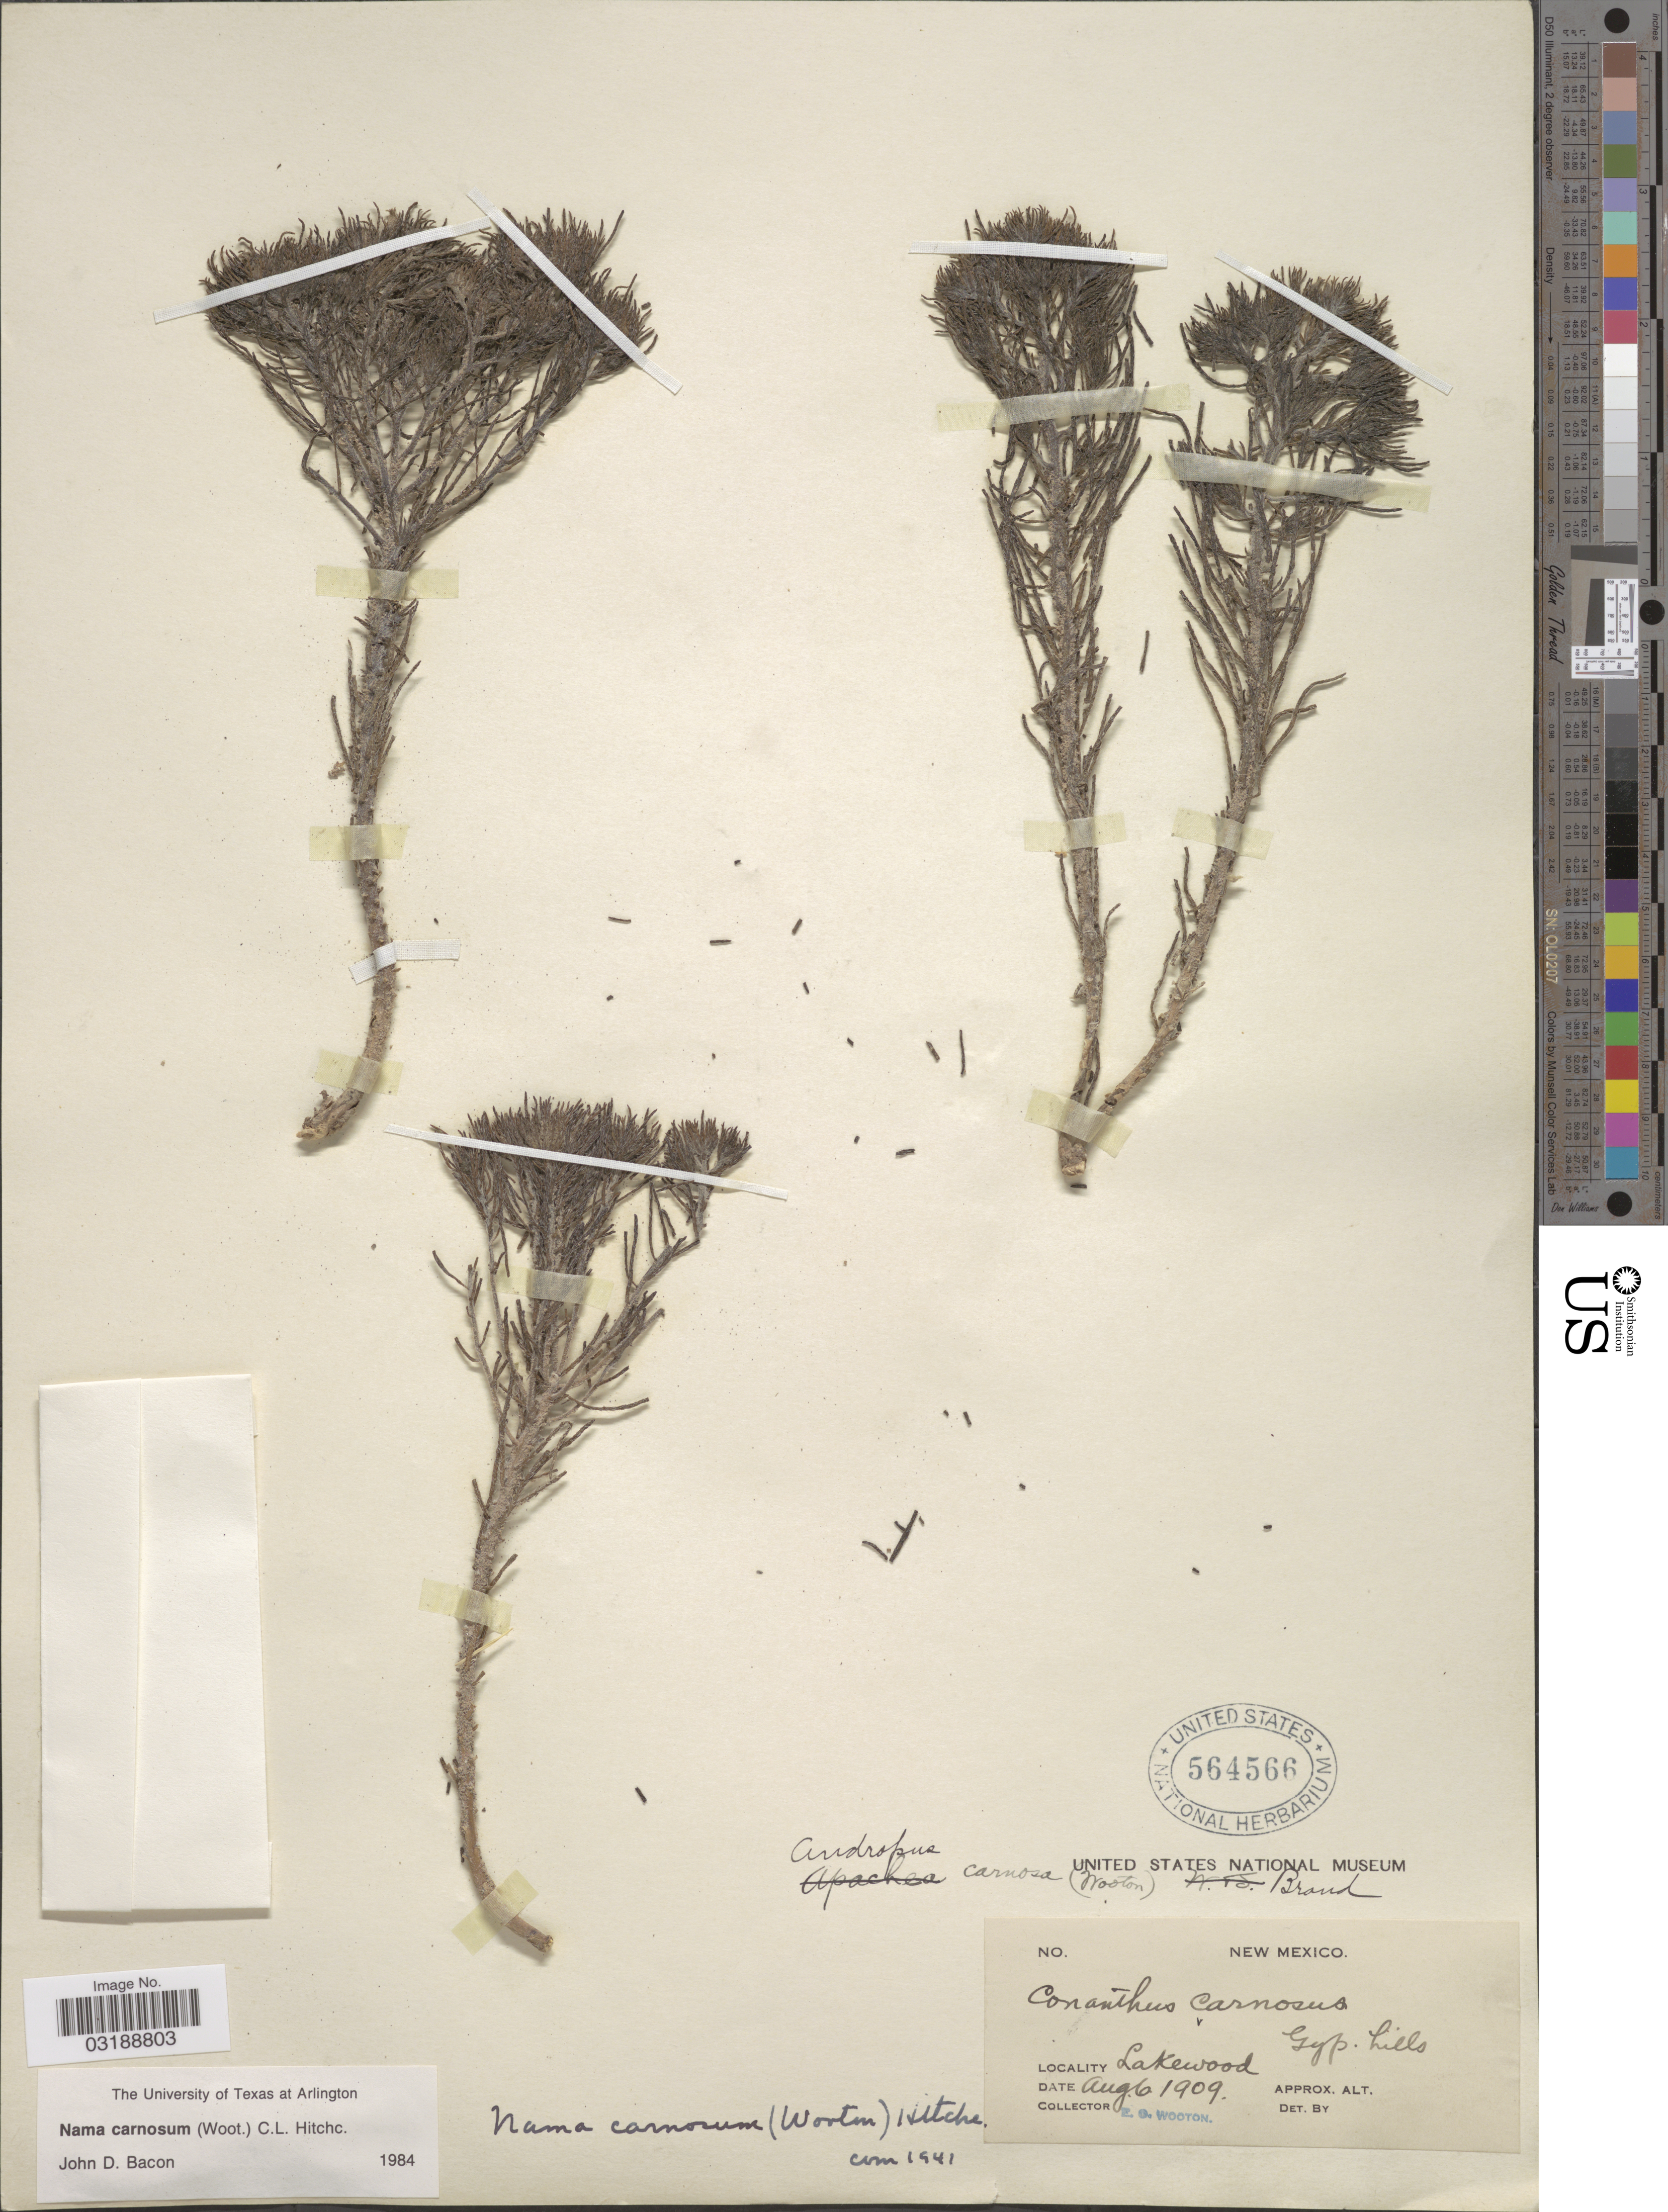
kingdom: Plantae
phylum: Tracheophyta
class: Magnoliopsida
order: Boraginales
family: Namaceae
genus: Nama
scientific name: Nama coulteri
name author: A. Gray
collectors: E. O. Wooton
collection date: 1909-08-06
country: United States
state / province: New Mexico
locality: Lakewood. Gyp. hills.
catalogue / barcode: US 564566